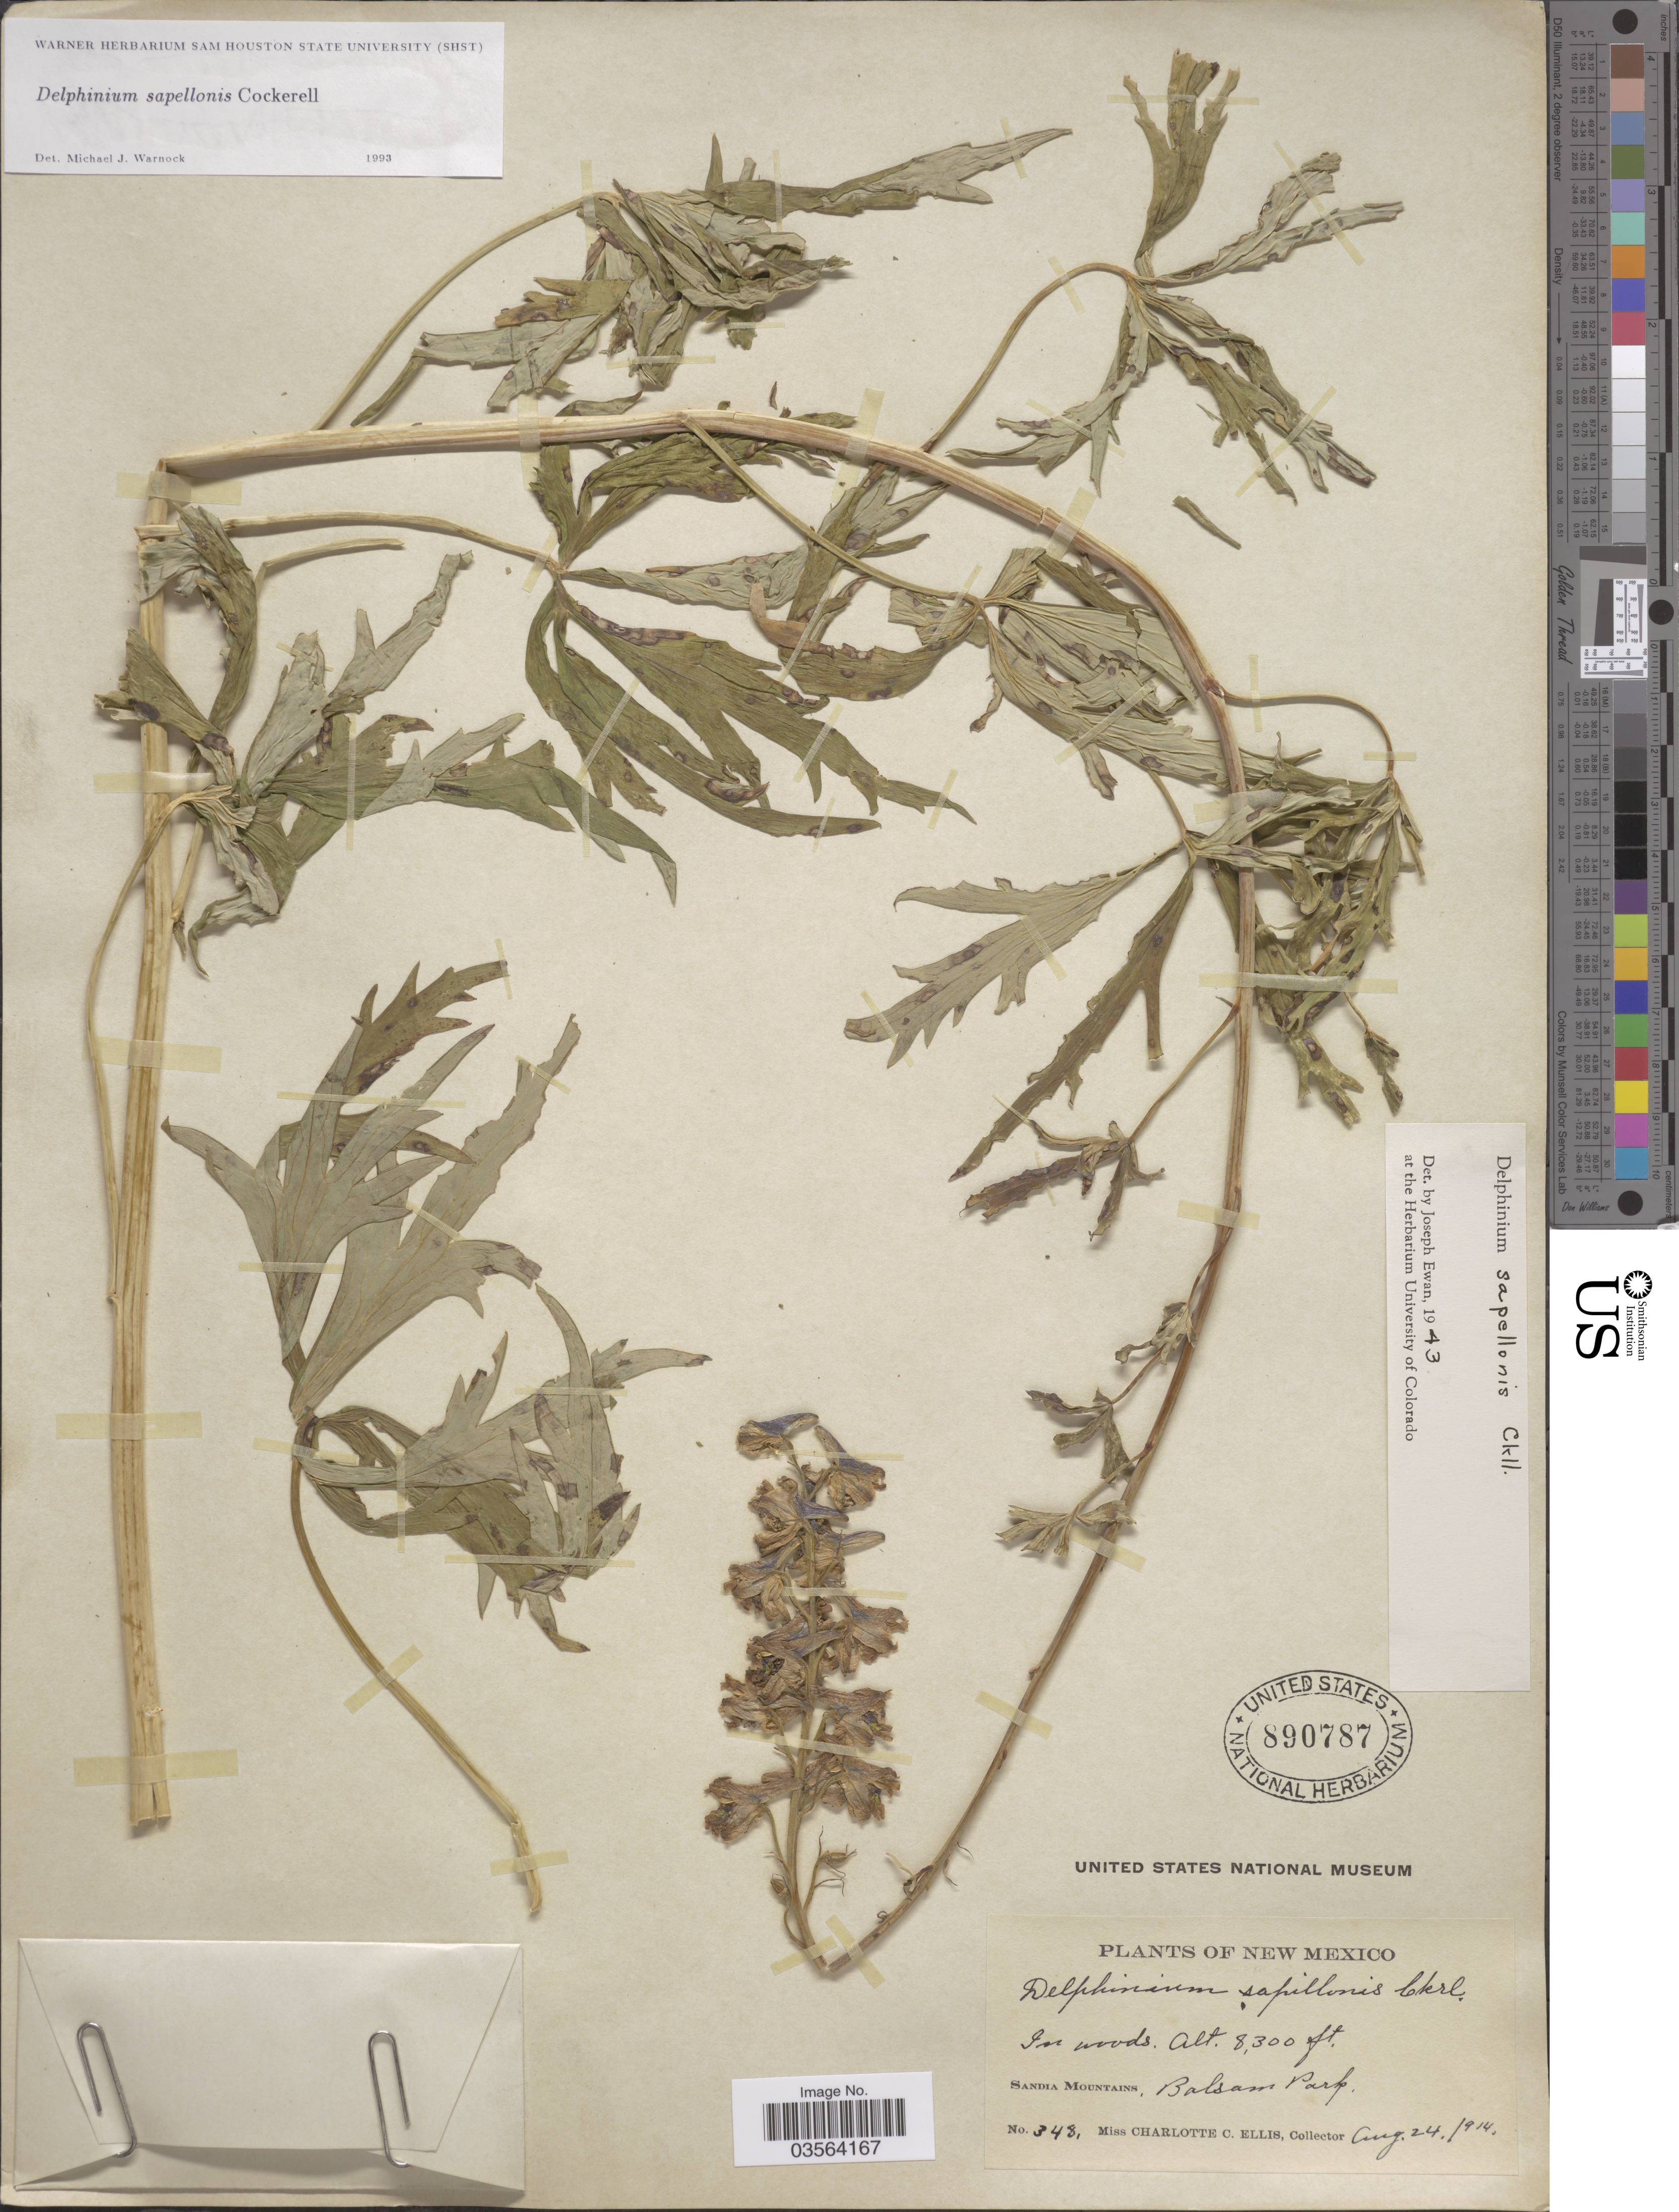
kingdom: Plantae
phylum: Tracheophyta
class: Magnoliopsida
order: Ranunculales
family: Ranunculaceae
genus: Delphinium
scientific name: Delphinium sapellonis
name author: Cockerell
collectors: C. C. Ellis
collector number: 348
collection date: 1914-08-24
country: United States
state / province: New Mexico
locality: Sandia Mountains, Balsam Park.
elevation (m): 2530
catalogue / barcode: US 890787